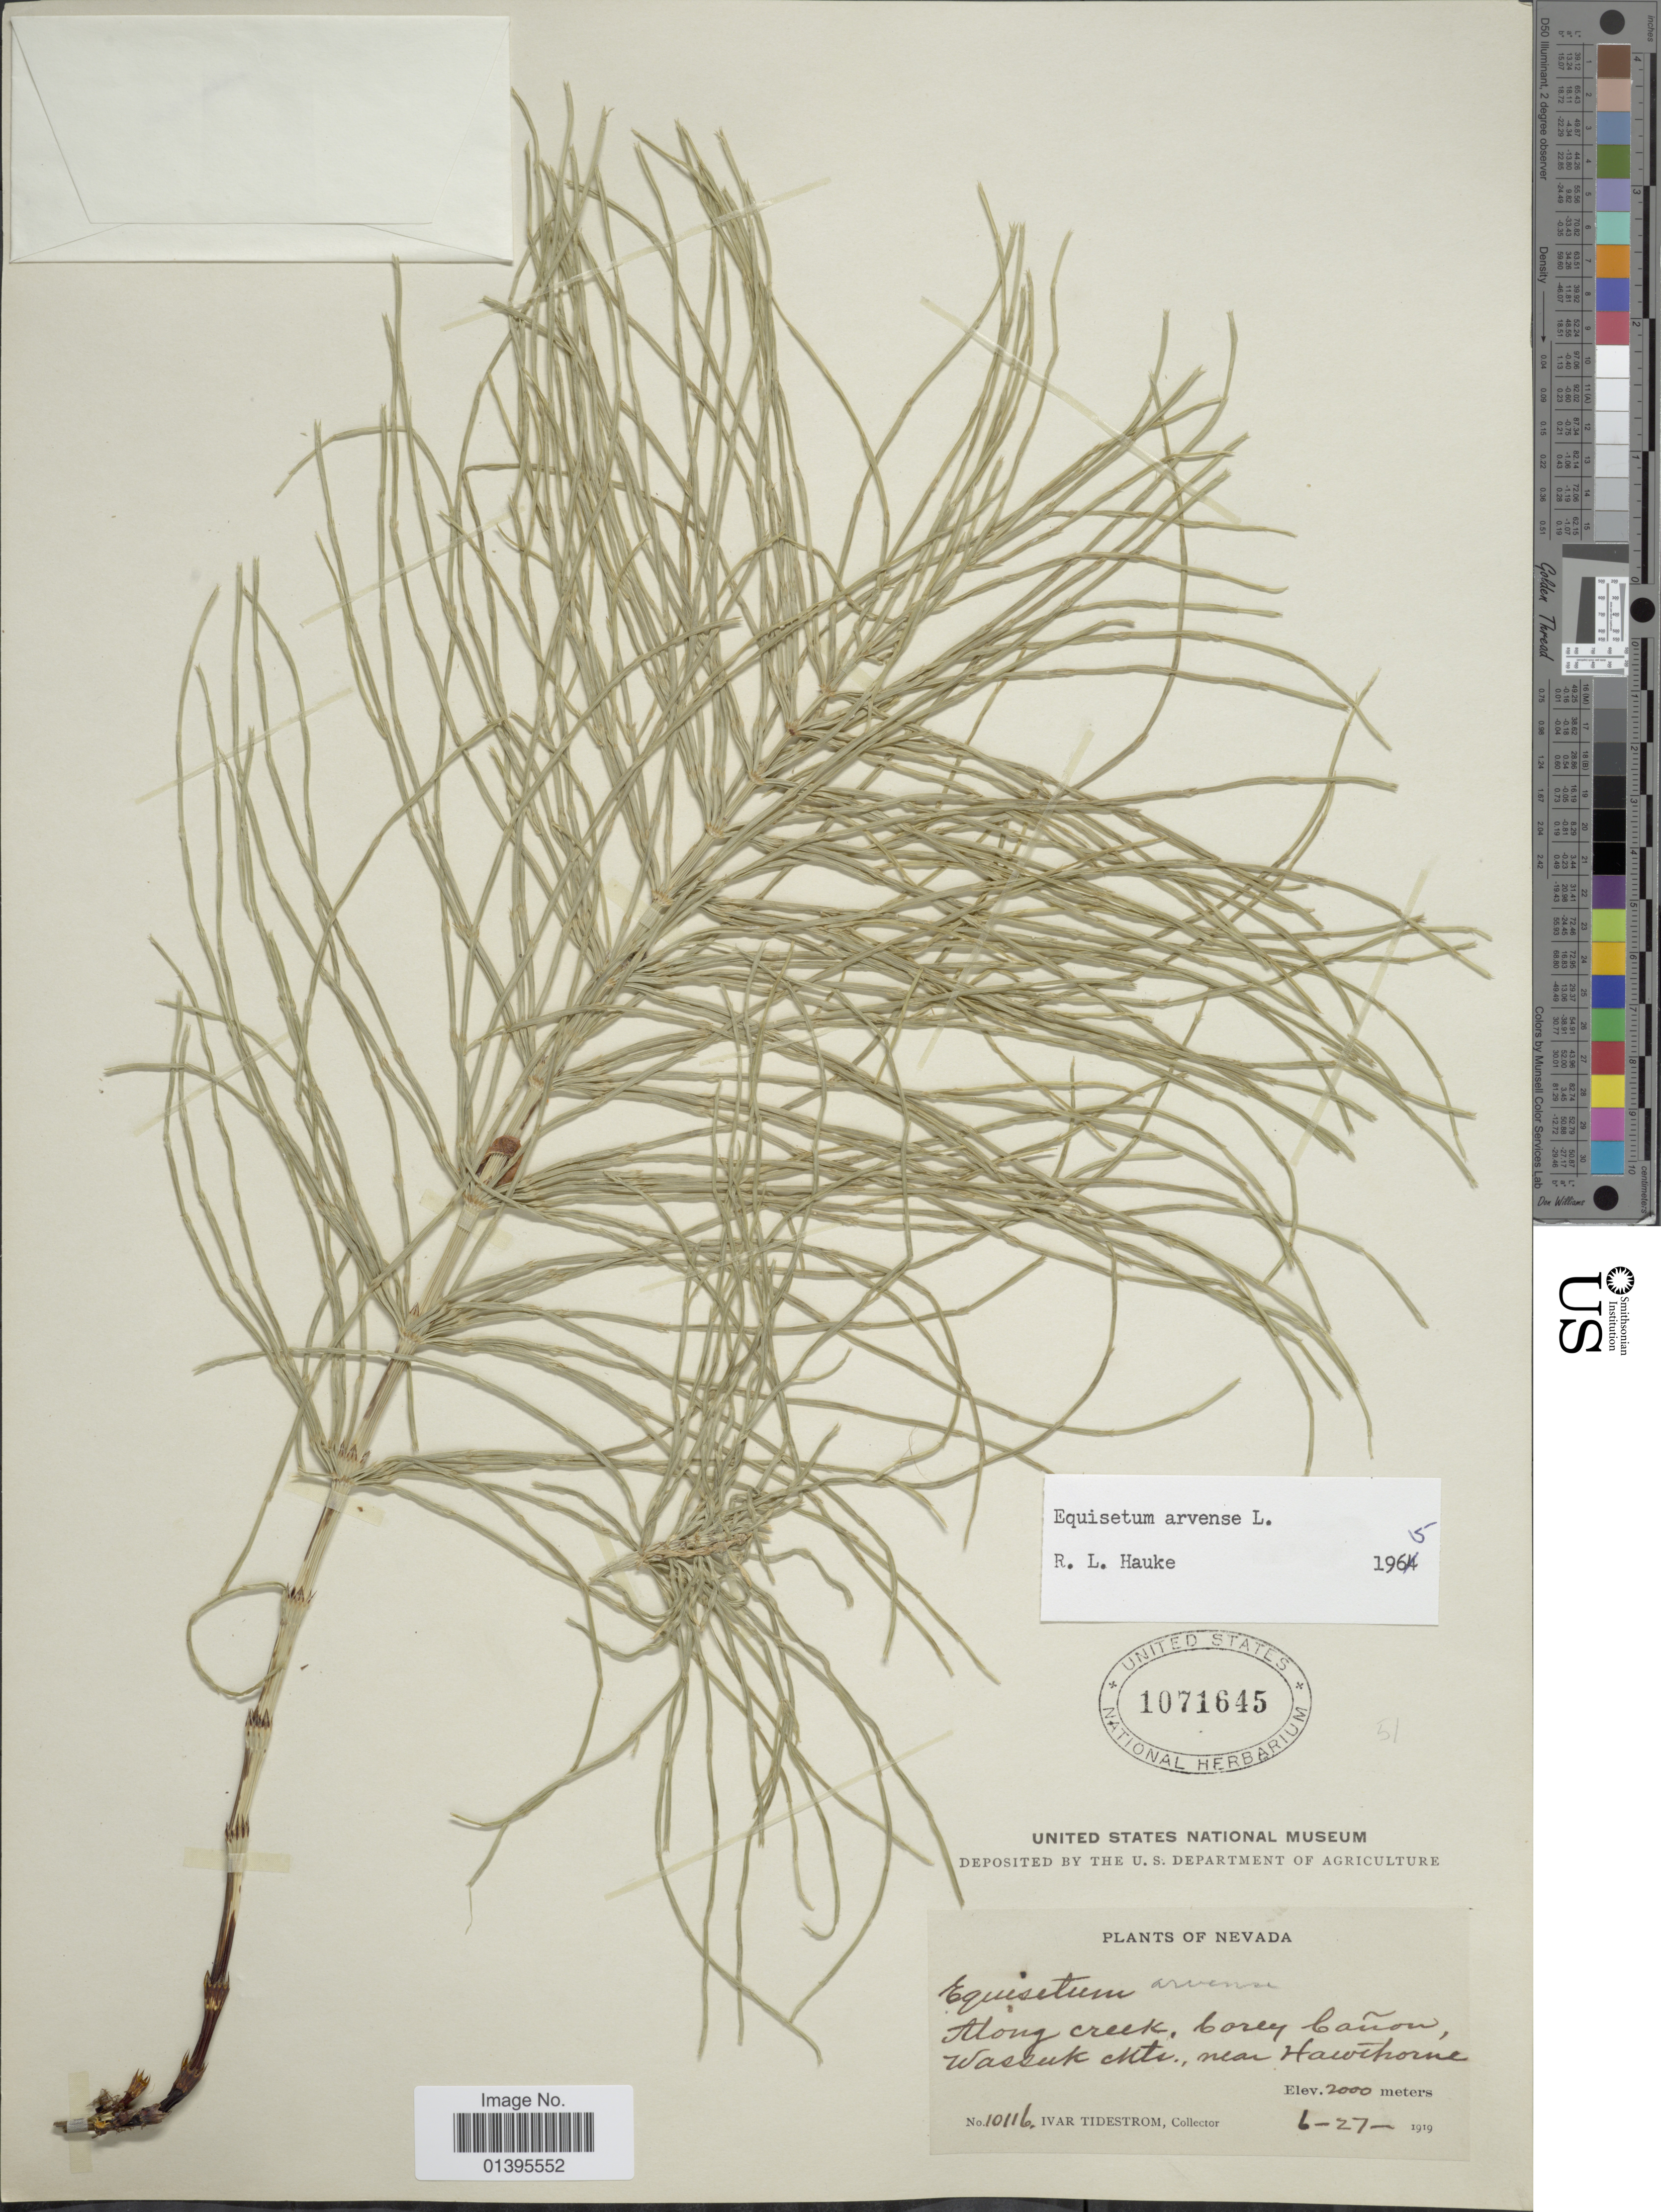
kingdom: Plantae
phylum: Tracheophyta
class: Polypodiopsida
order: Equisetales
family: Equisetaceae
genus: Equisetum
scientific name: Equisetum arvense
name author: L.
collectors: I. F. Tidestrom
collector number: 10116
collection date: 1919-06-27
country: United States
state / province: Nevada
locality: Along creek, Carey Cañon Wassuk Mts, near Hawthorne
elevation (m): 2000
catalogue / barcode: US 1071645